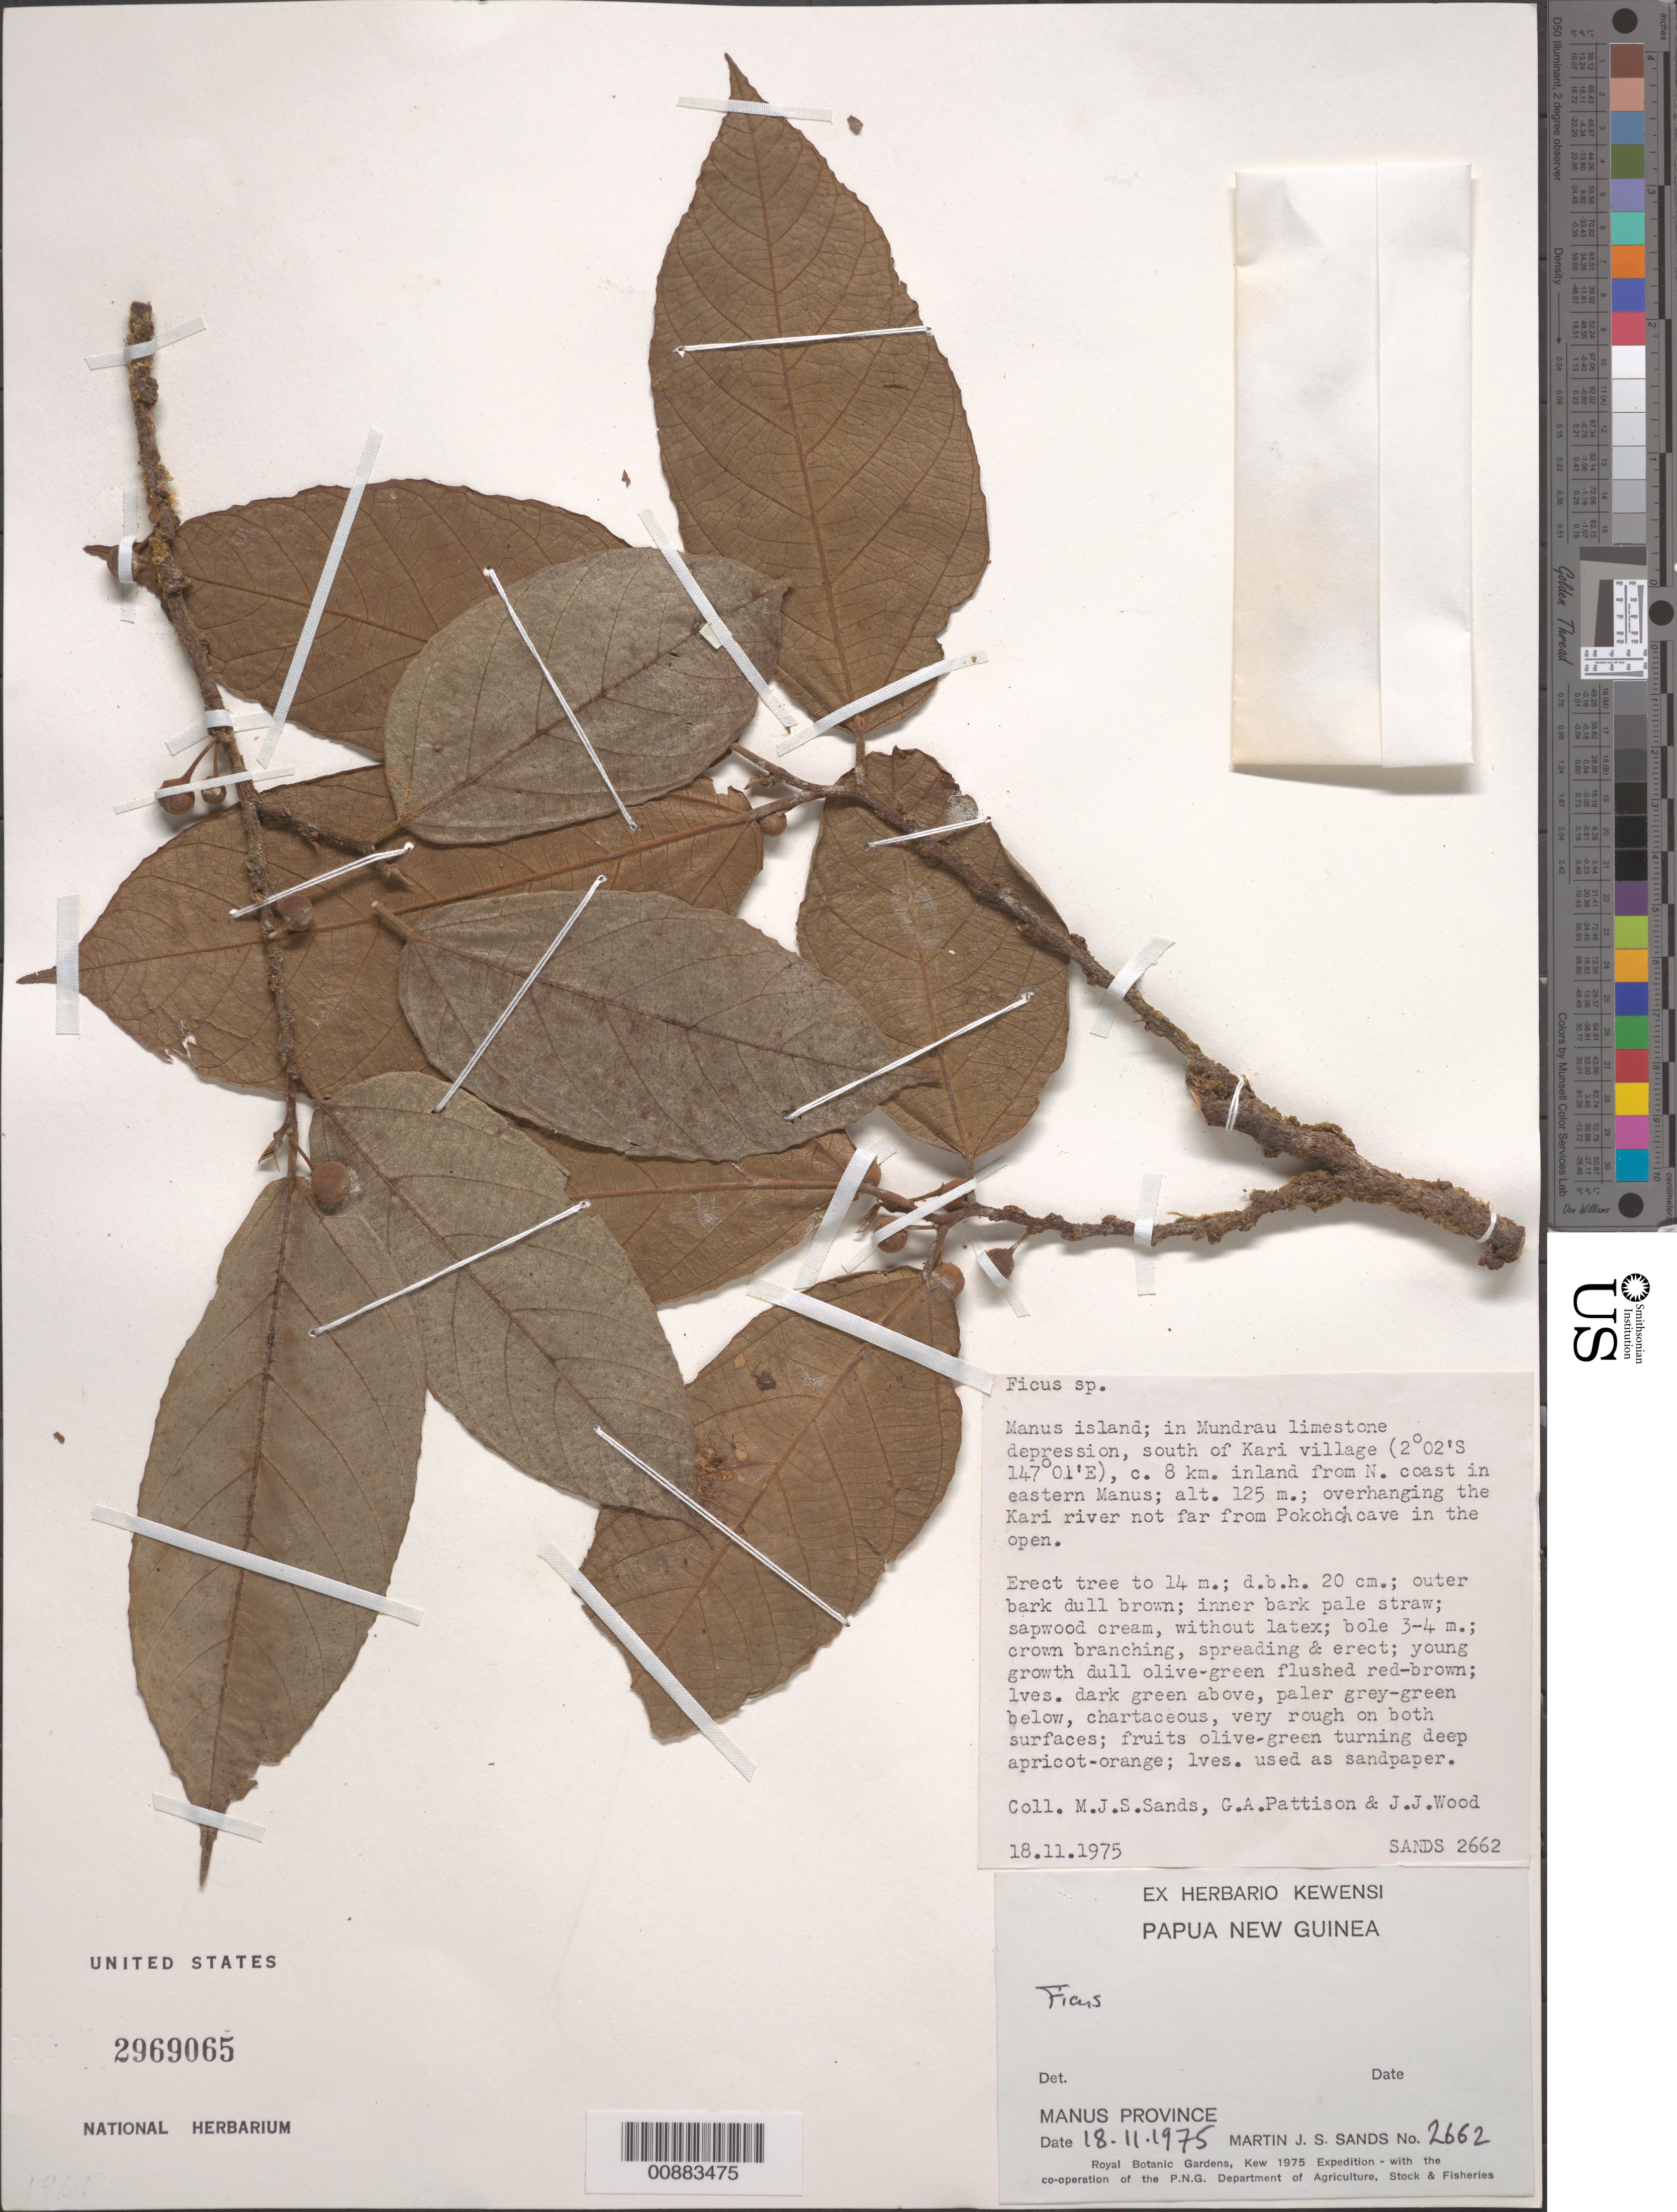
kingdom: Plantae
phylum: Tracheophyta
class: Magnoliopsida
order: Rosales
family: Moraceae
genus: Ficus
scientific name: Ficus sp.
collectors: M. Sands, G. Pattison & J. Wood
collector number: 2662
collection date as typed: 18 Nov 1975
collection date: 1975-11-18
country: Papua New Guinea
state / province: Manus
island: Manus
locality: In Mundrau Limestone depression, south of Kari village, c. 8 km inland from N. Coast in eastern Manus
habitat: overhanging the kari river not far from Pokohoh cave in the open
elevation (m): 125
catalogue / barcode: US 2969065